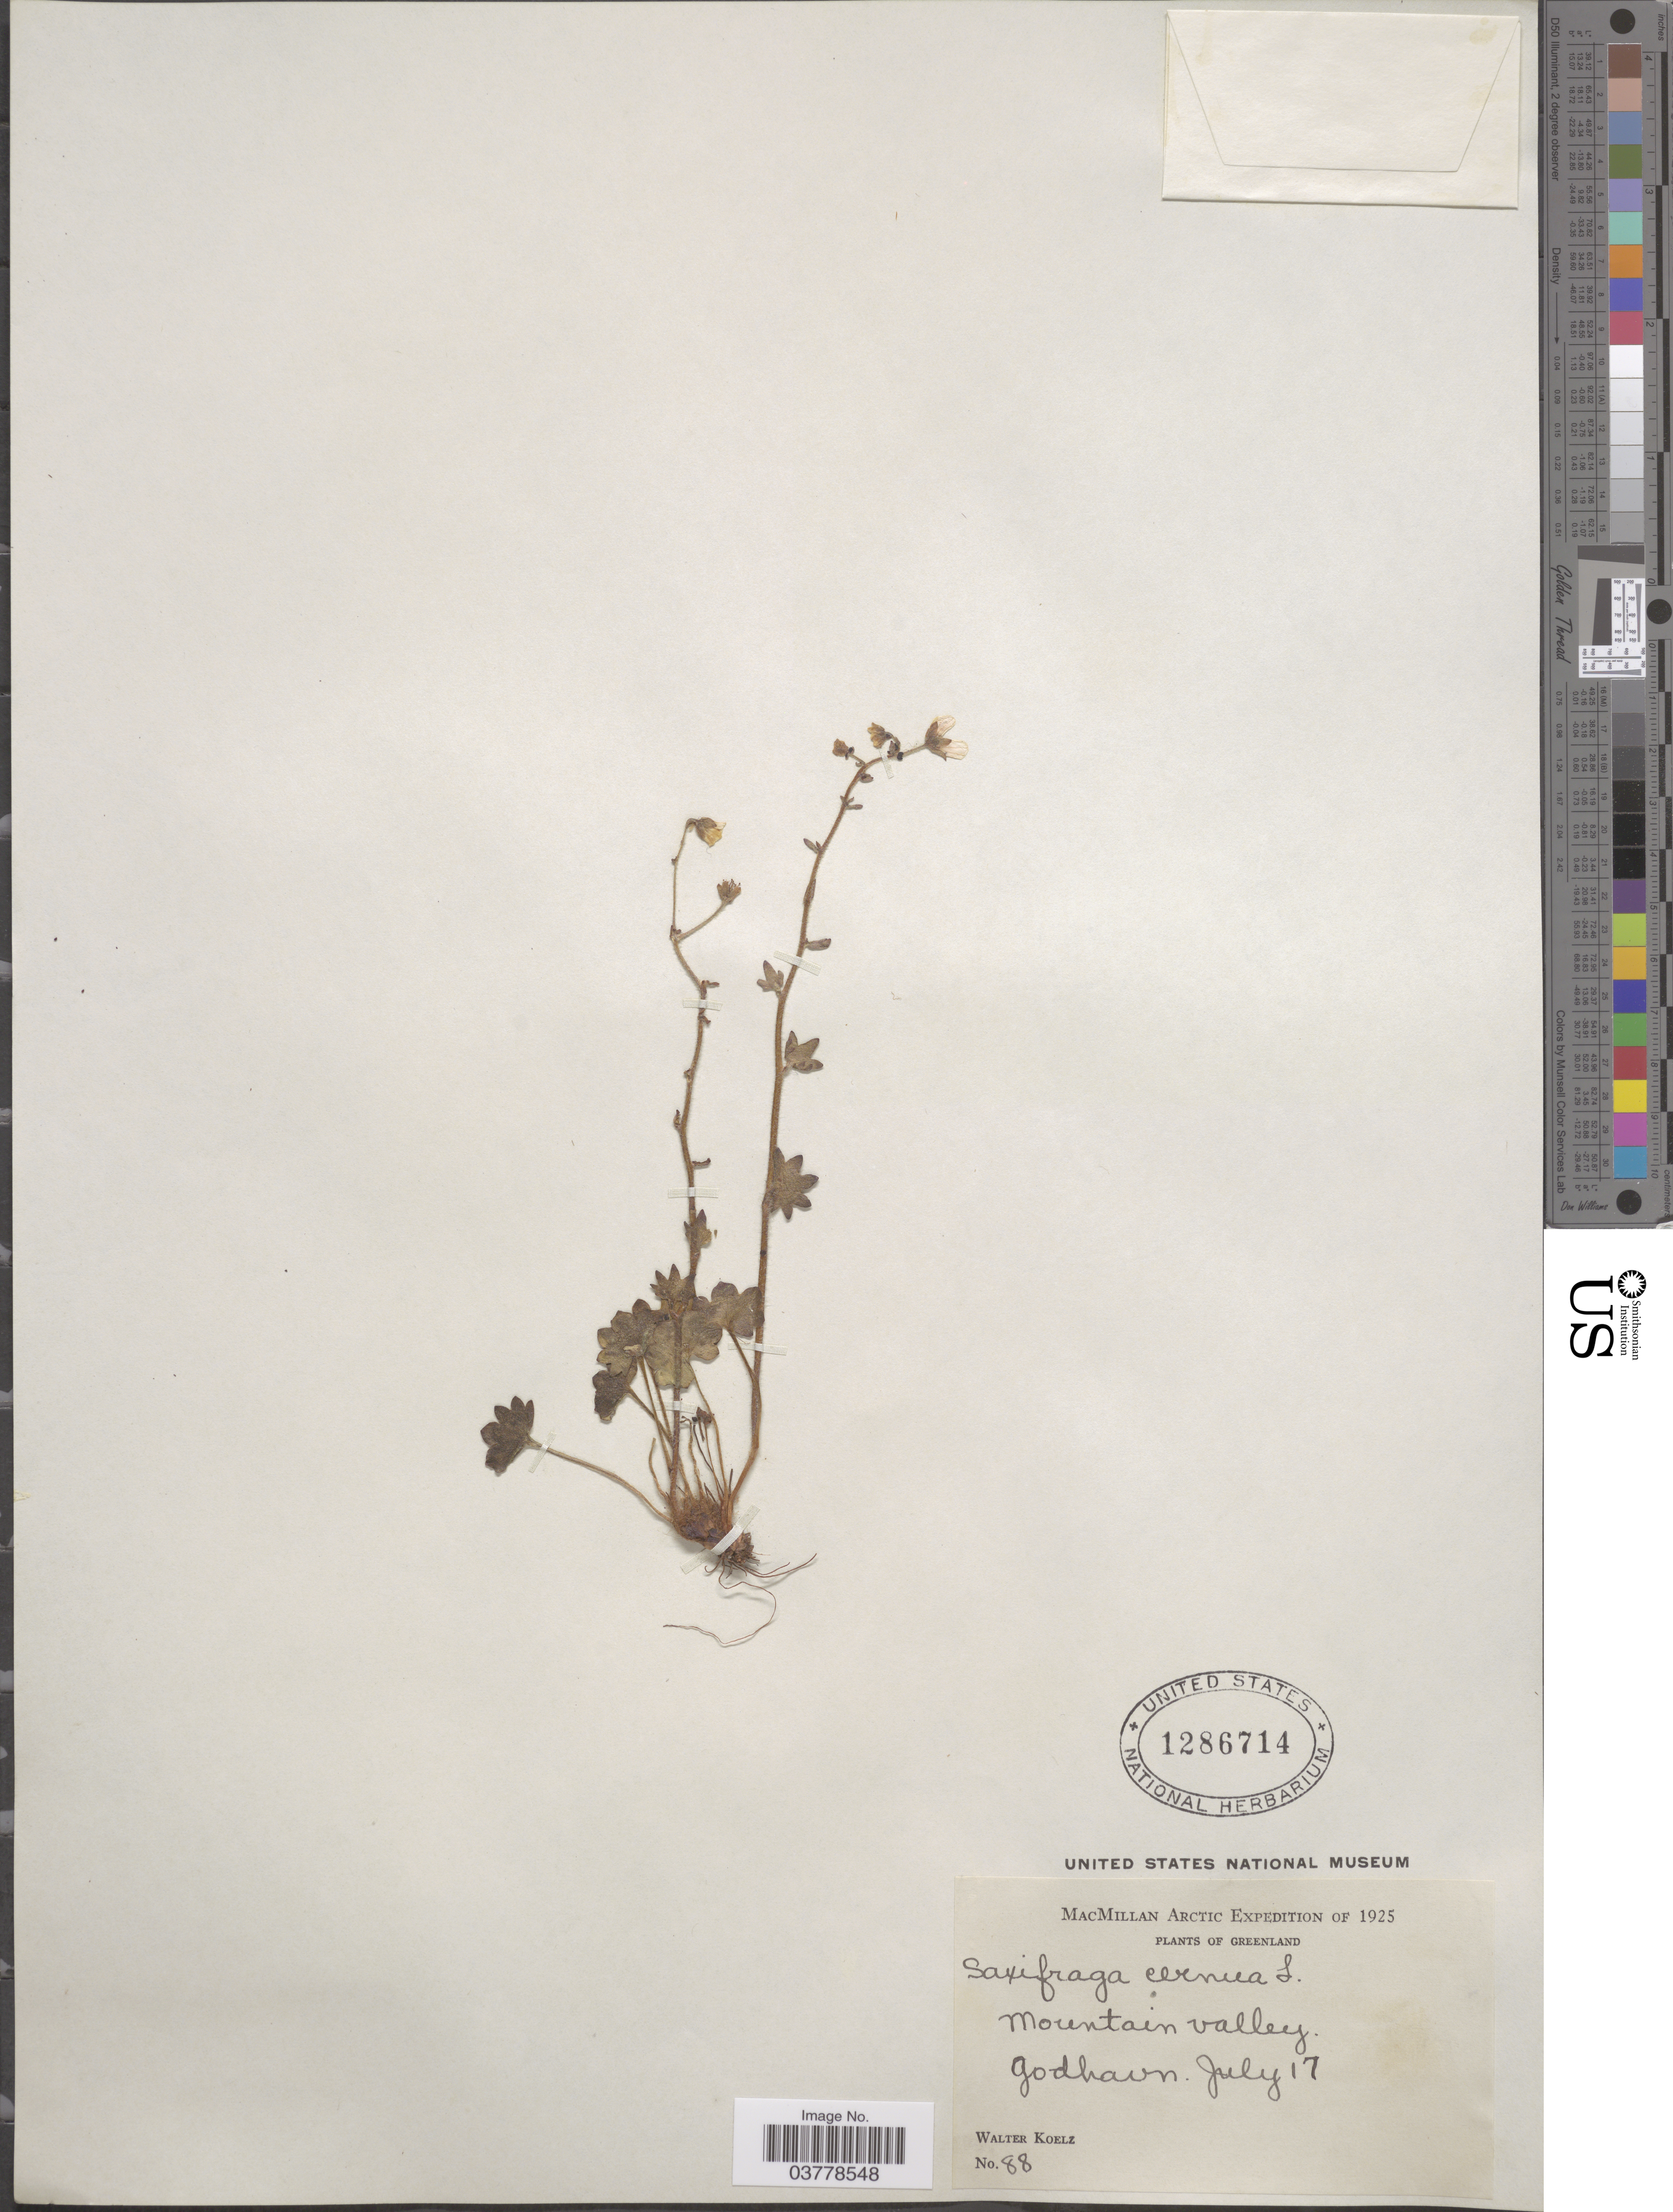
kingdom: Plantae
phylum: Tracheophyta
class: Magnoliopsida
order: Saxifragales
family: Saxifragaceae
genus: Saxifraga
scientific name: Saxifraga cernua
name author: L.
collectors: W. N. Koelz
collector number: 88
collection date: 1925-07-17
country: Greenland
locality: Mountain Valley. Godhavn.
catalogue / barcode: US 1286714